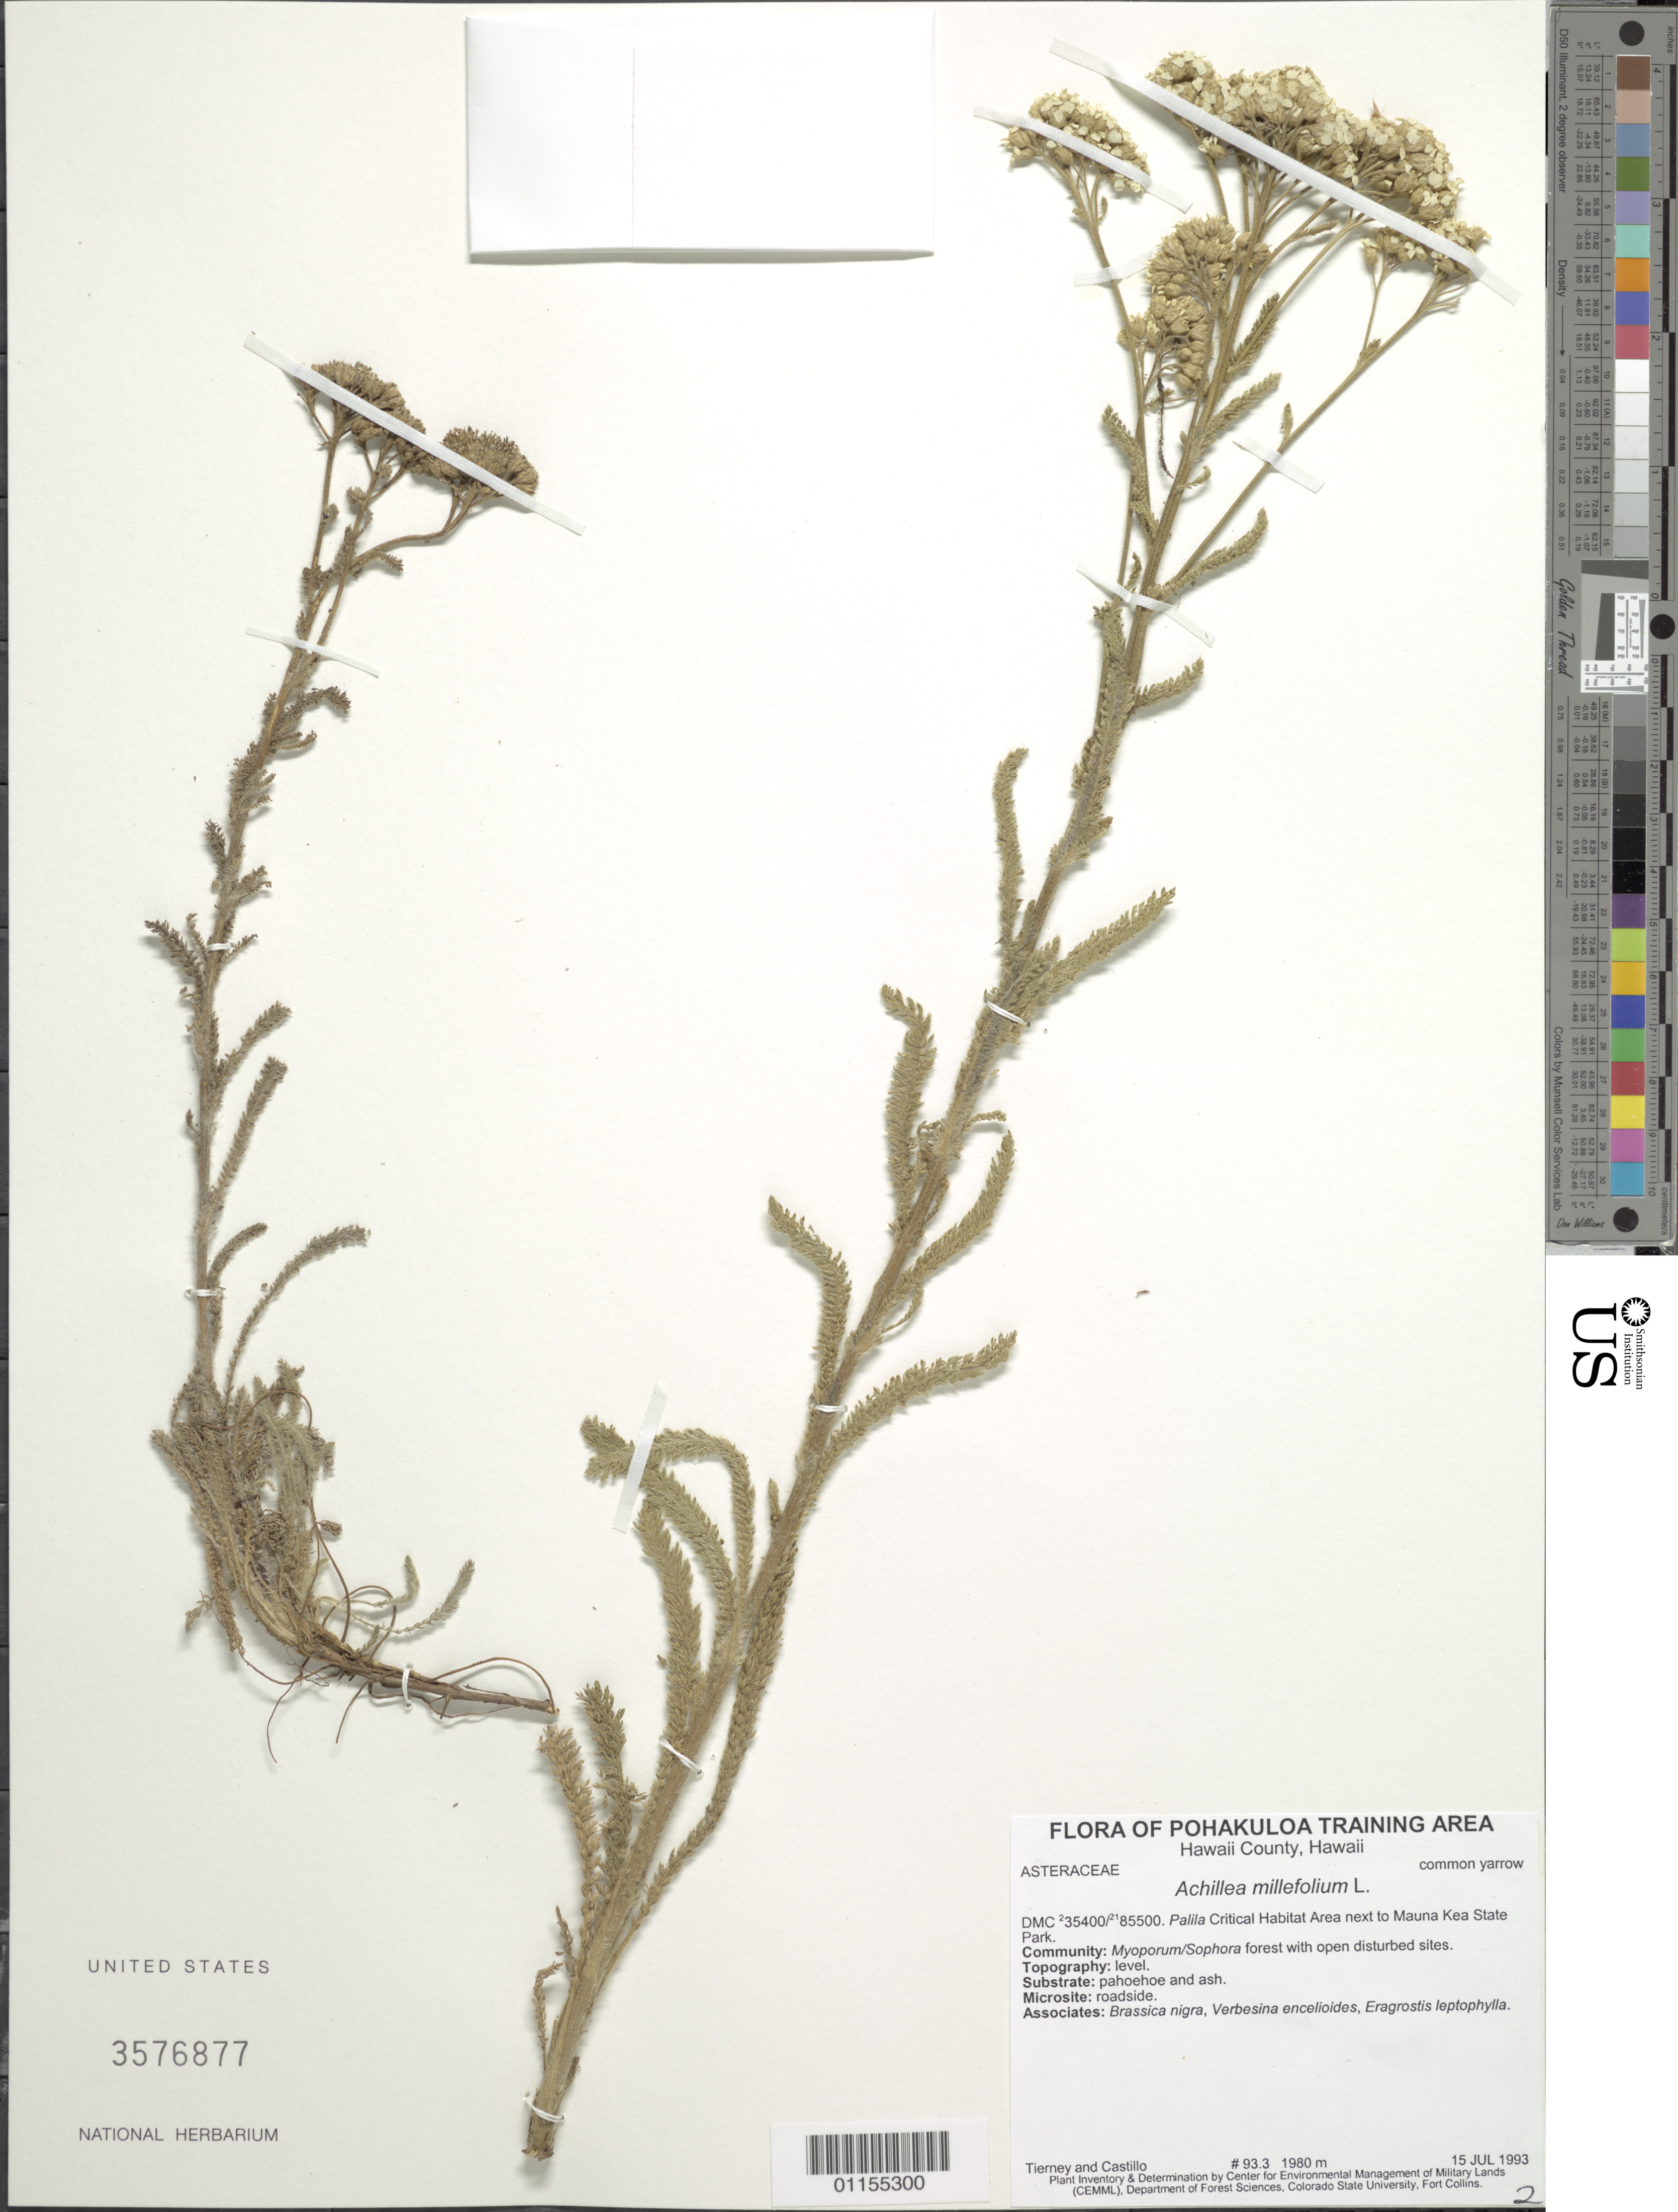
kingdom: Plantae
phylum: Tracheophyta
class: Magnoliopsida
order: Asterales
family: Asteraceae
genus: Achillea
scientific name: Achillea millefolium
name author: L.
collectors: -. Tierney & Castillo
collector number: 93.3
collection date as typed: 15 Jul 1993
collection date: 1993-07-15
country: United States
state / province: Hawaii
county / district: Hawaii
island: Hawaii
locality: DMC 2.35400/21.85500. Palila, critical habitat area next to Mauna Kea State Park.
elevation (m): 1980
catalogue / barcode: US 3576877